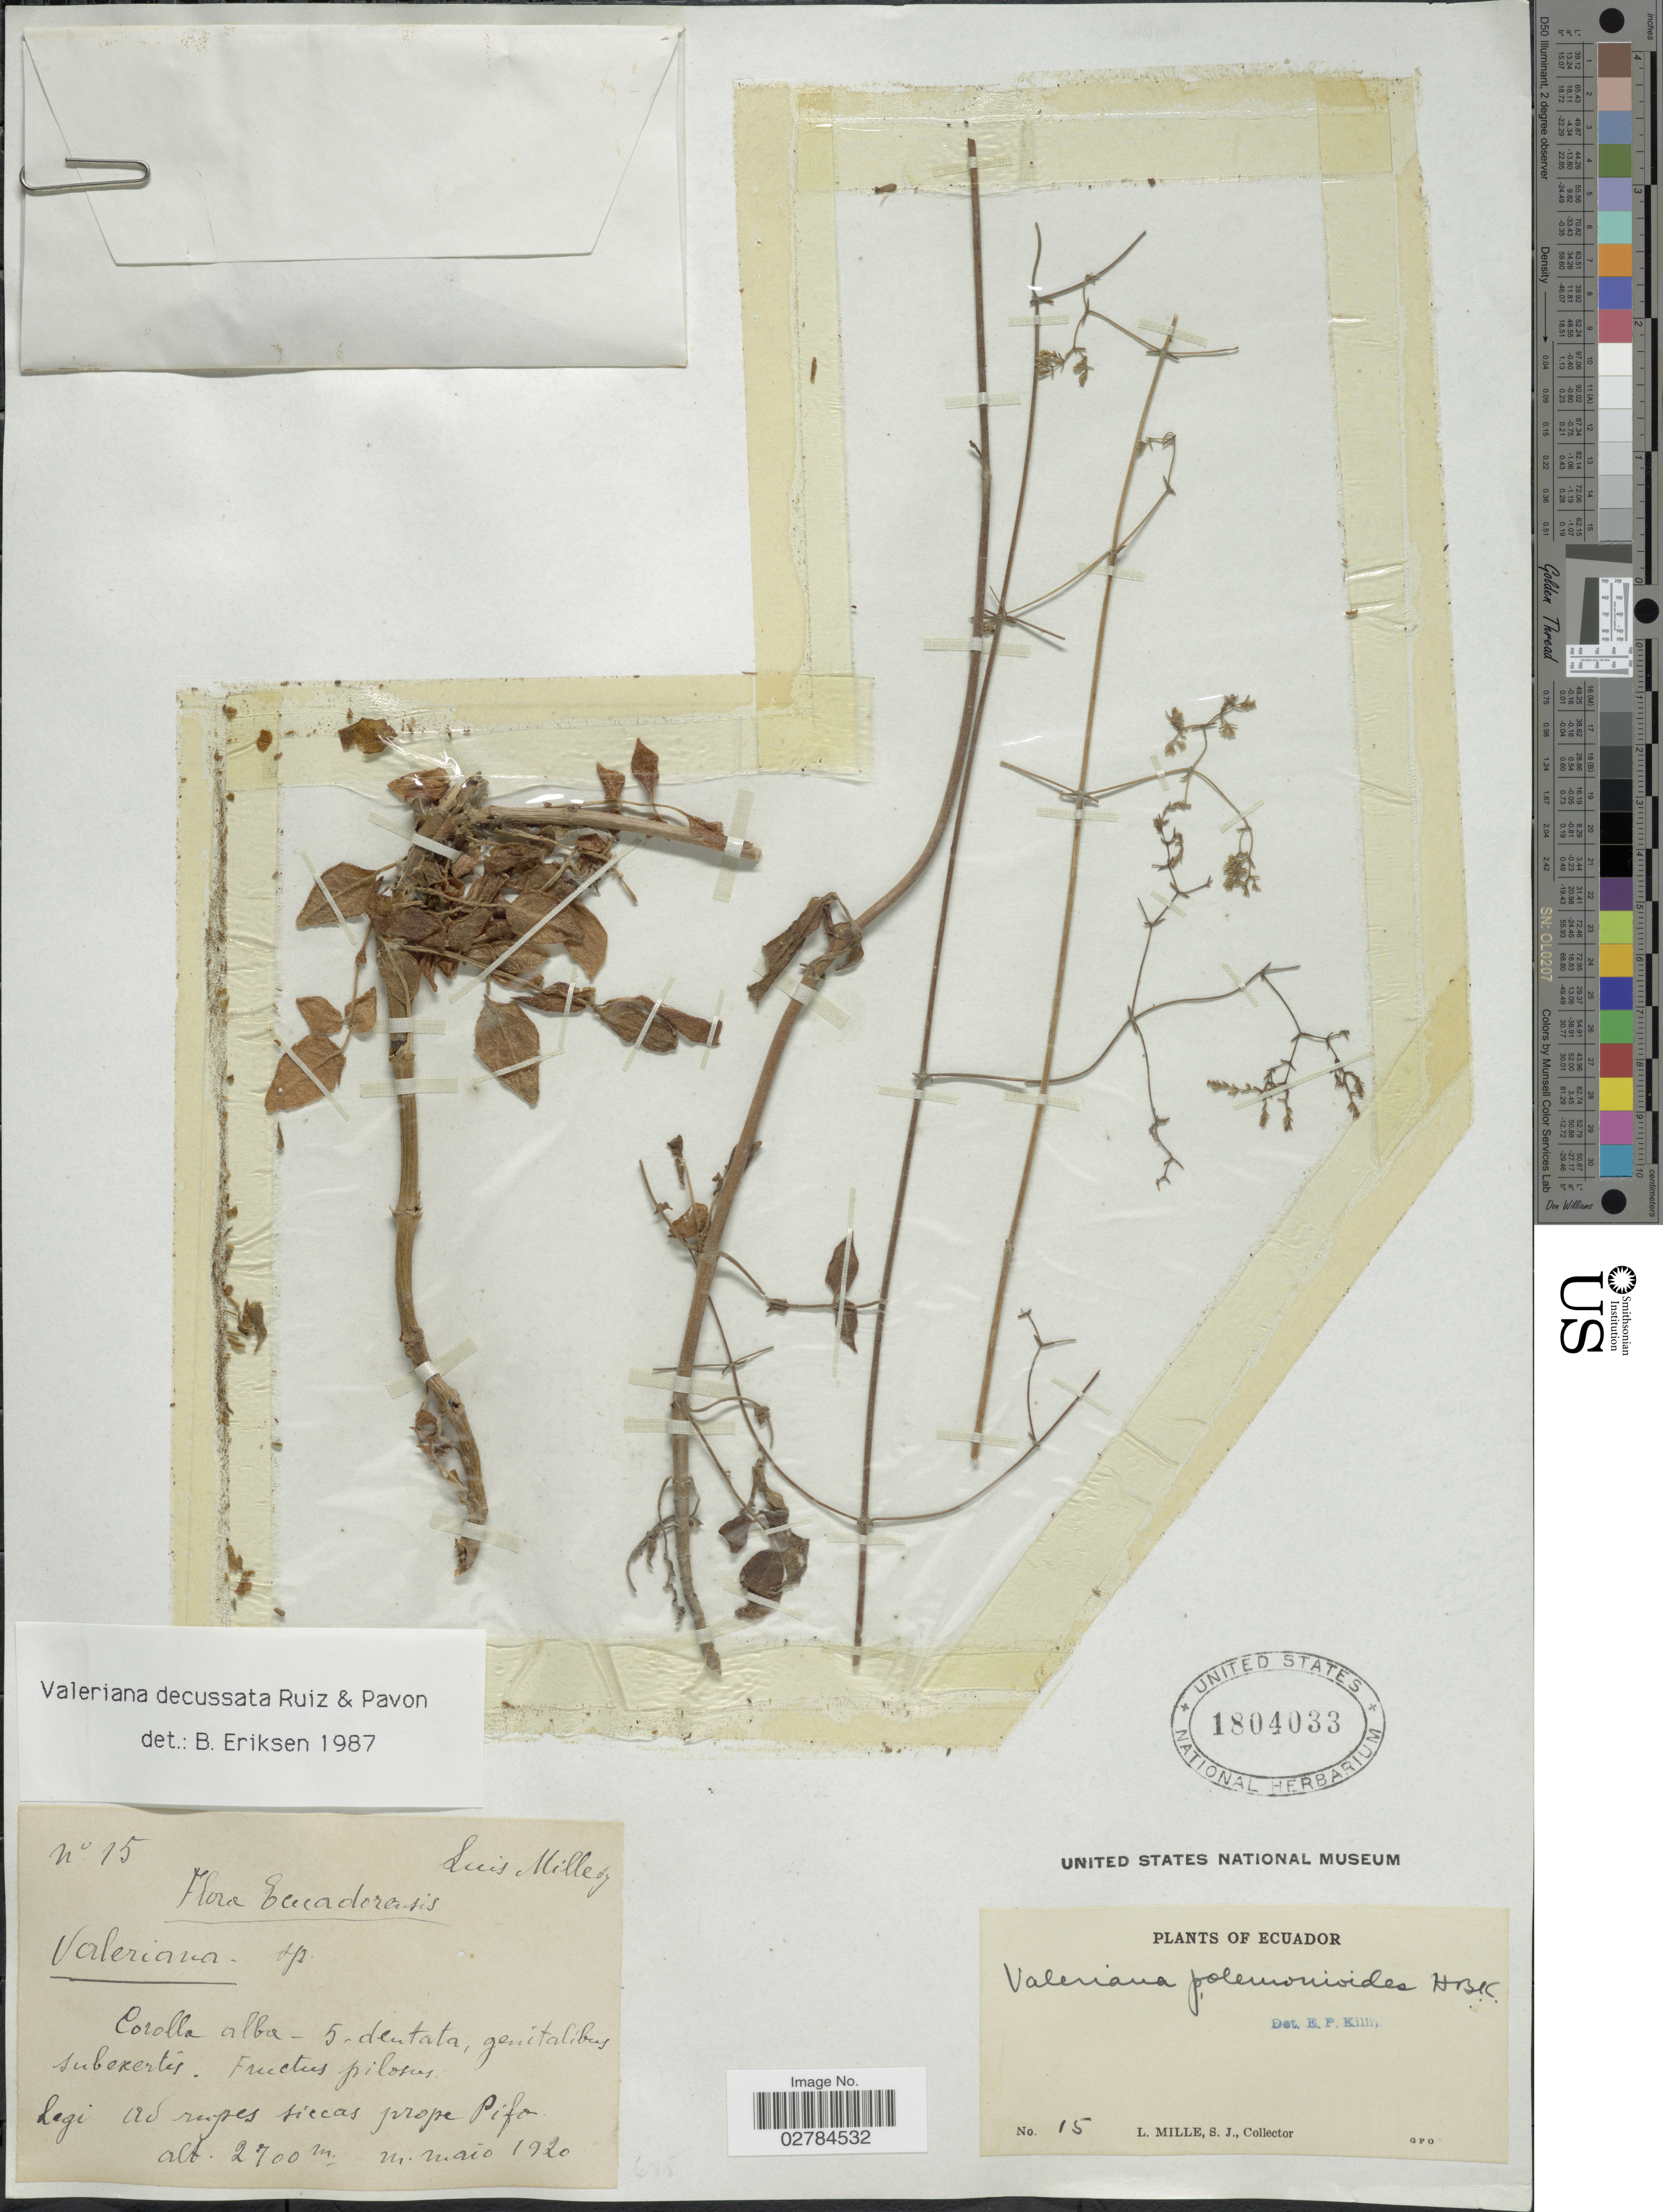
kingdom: Plantae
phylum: Tracheophyta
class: Magnoliopsida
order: Dipsacales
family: Caprifoliaceae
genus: Valeriana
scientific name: Valeriana decussata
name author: Ruiz & Pav.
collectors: L. Mille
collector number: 15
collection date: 1920-05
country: Ecuador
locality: Ad rupes siccas prope Pifo.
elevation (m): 2700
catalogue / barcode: US 1804033